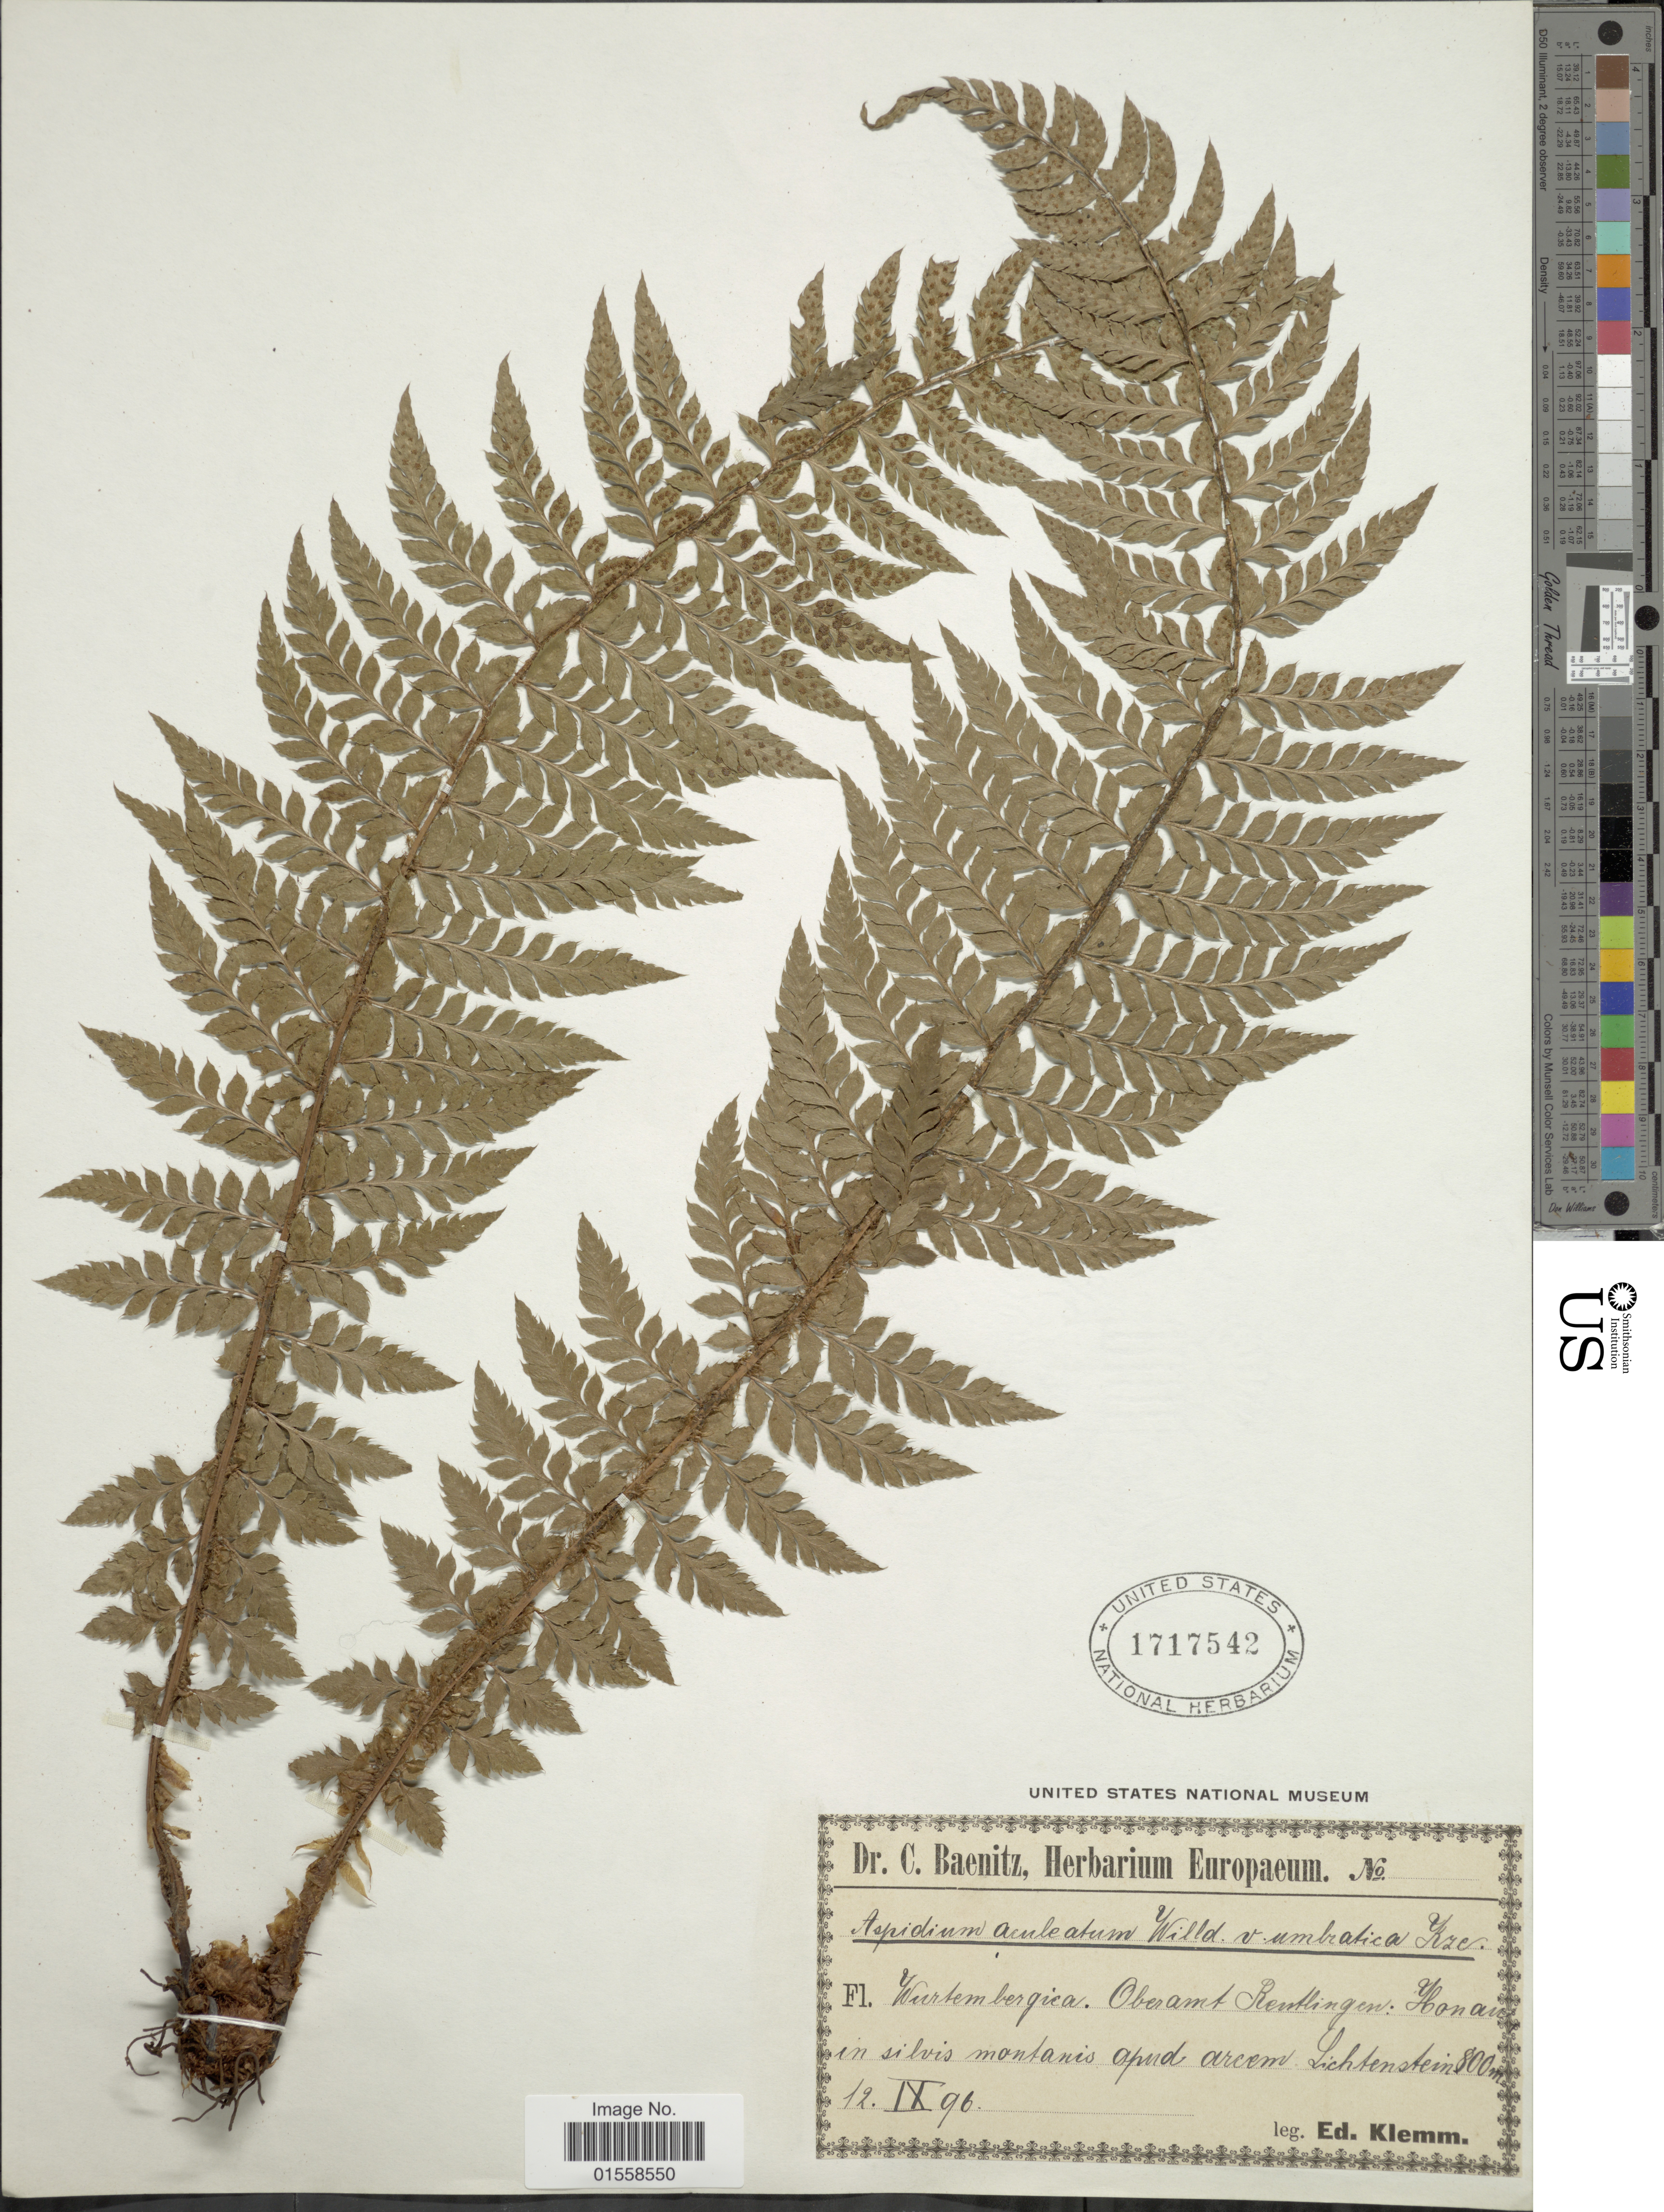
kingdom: Plantae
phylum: Tracheophyta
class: Polypodiopsida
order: Polypodiales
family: Dryopteridaceae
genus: Polystichum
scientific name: Polystichum aculeatum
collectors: E. Klemm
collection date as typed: Transcribed d/m/y: 12/9/96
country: Germany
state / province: Baden-Württemberg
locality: Wurtembergica. Oberant Rentlingen: Honau in silvis montanis apud arcem. Lichtenstein. [interpreted]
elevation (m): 800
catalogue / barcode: US 1717542